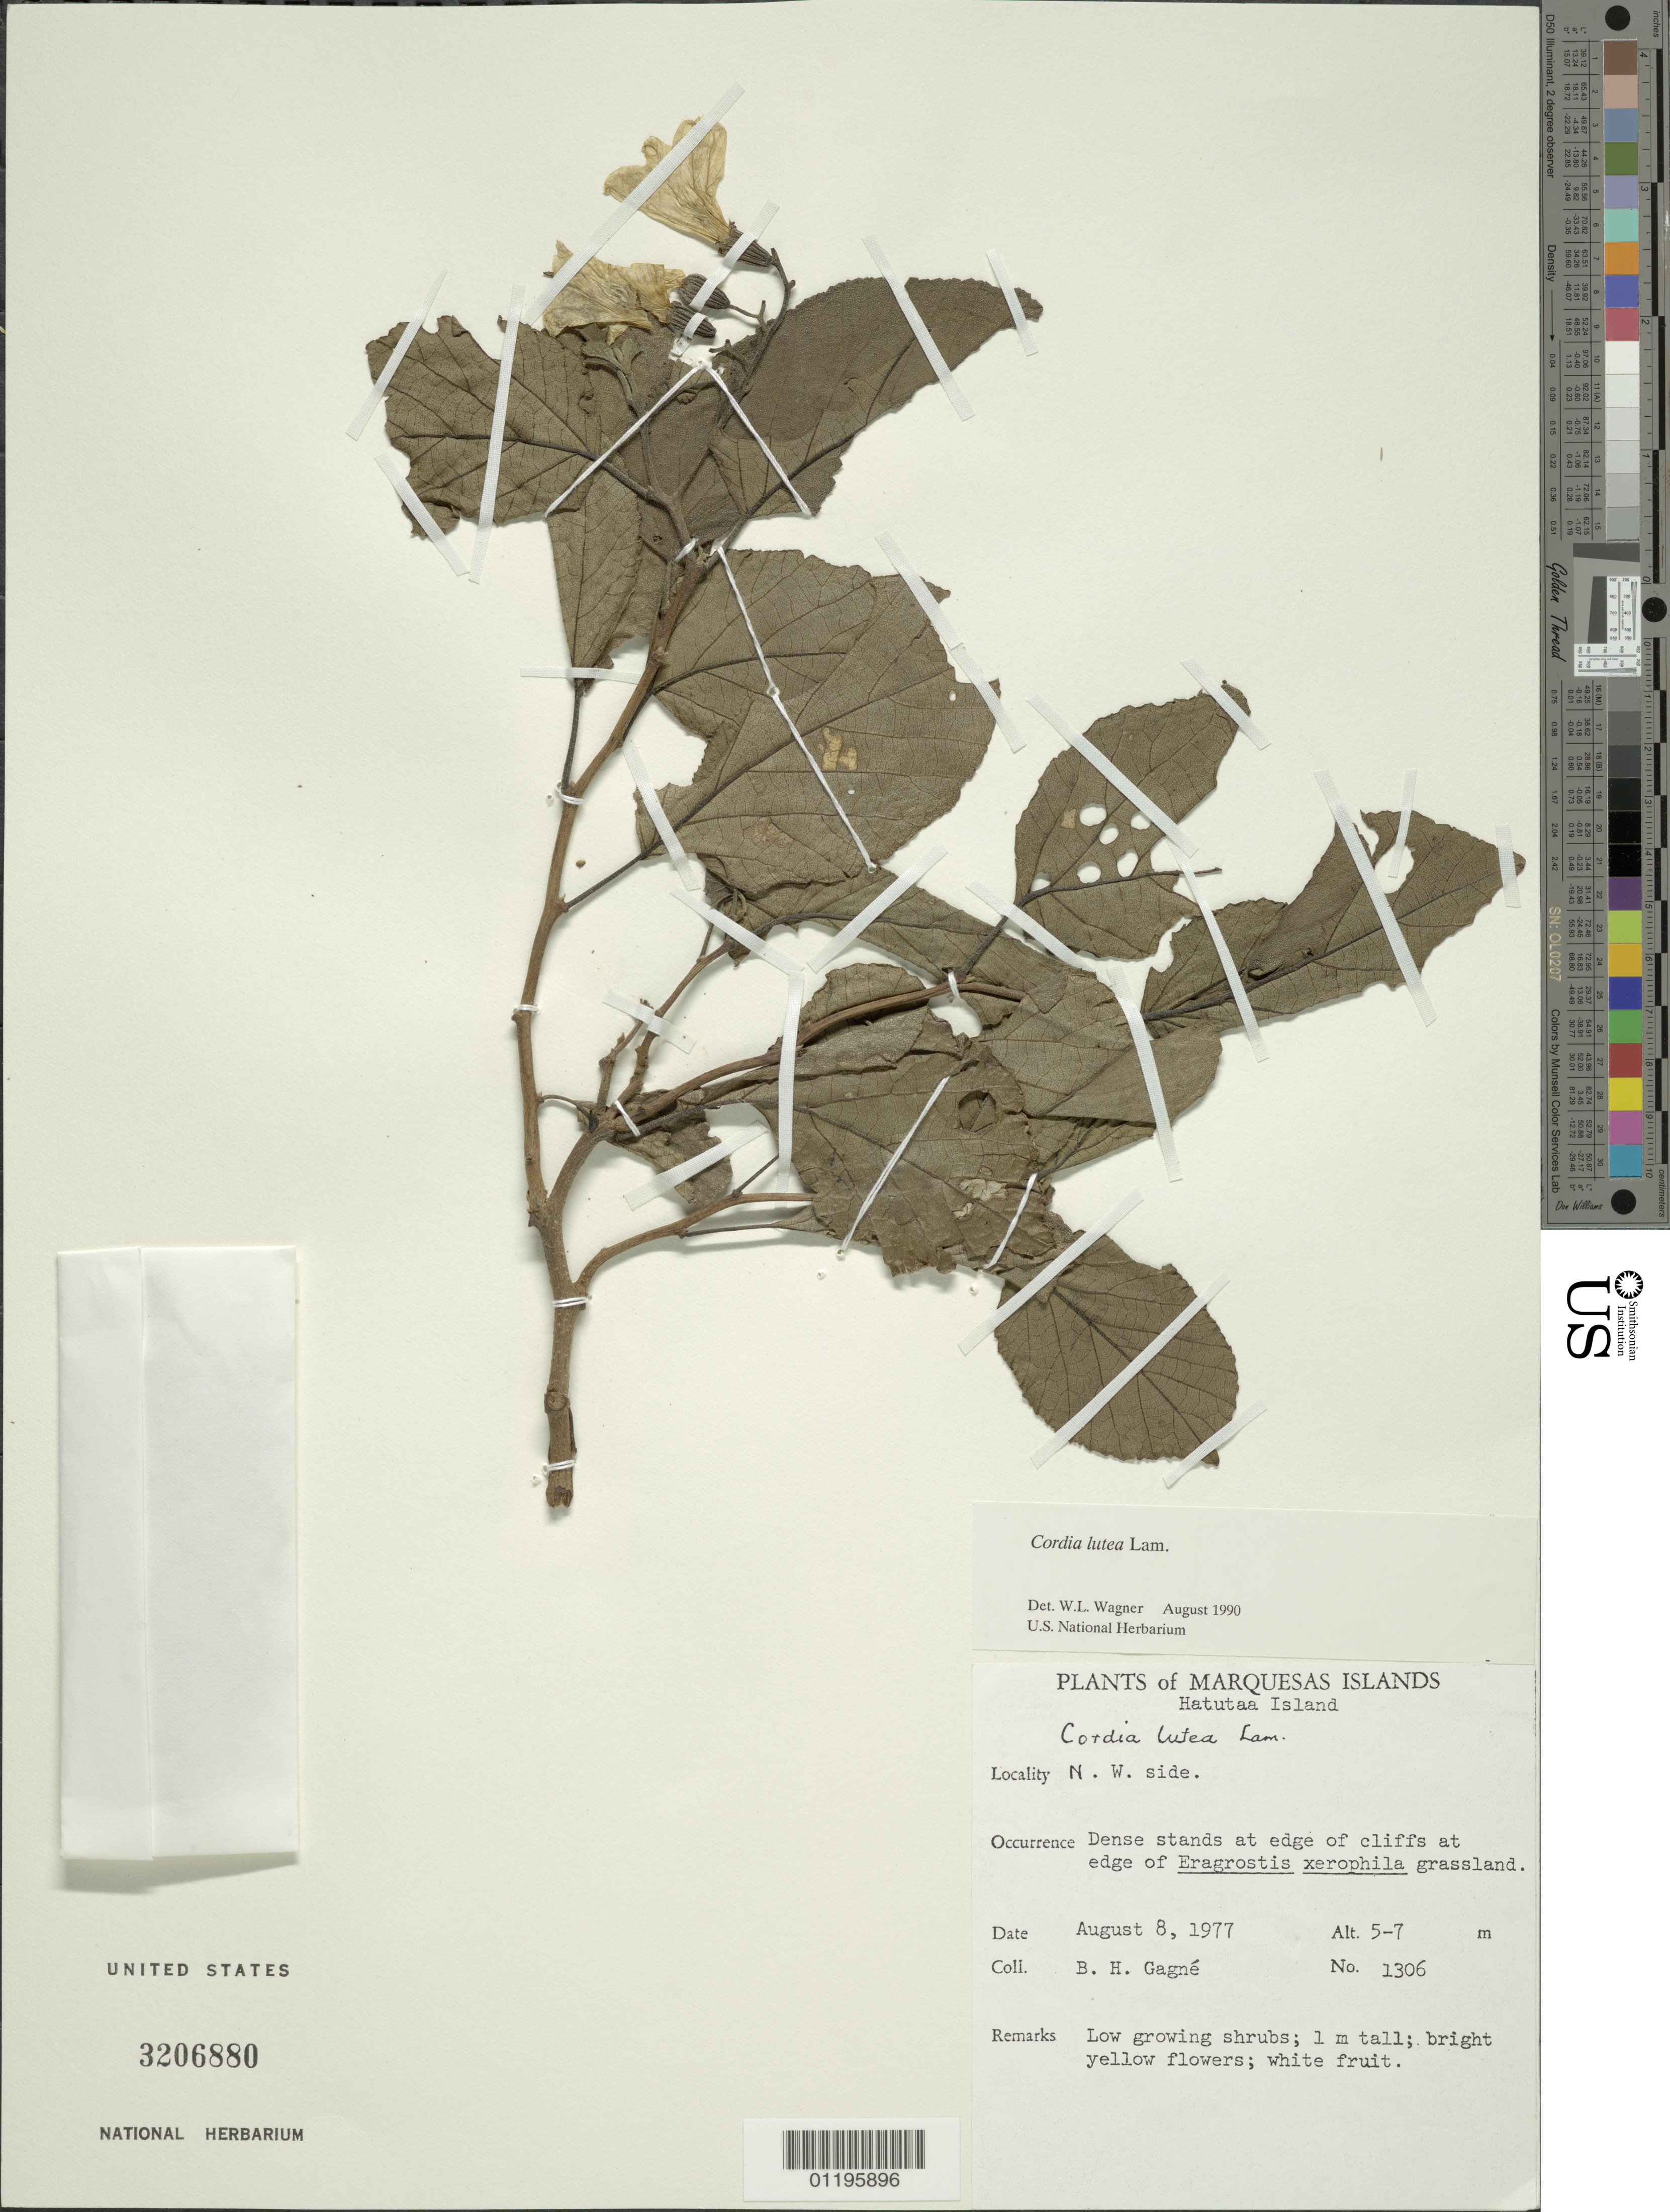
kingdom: Plantae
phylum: Tracheophyta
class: Magnoliopsida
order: Boraginales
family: Cordiaceae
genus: Cordia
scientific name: Cordia lutea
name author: Lam.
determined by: Wagner, W. L., (BOT), Smithsonian Institution - National Museum of Natural History (UNITED STATES)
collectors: B. H. Gagné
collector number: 1306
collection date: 1977-08-08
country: French Polynesia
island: Hatutaa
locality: NW side of island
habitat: Dense stand at edge of cliffs at edge of Eragrostis xerophila grassland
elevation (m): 5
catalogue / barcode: US 3206880